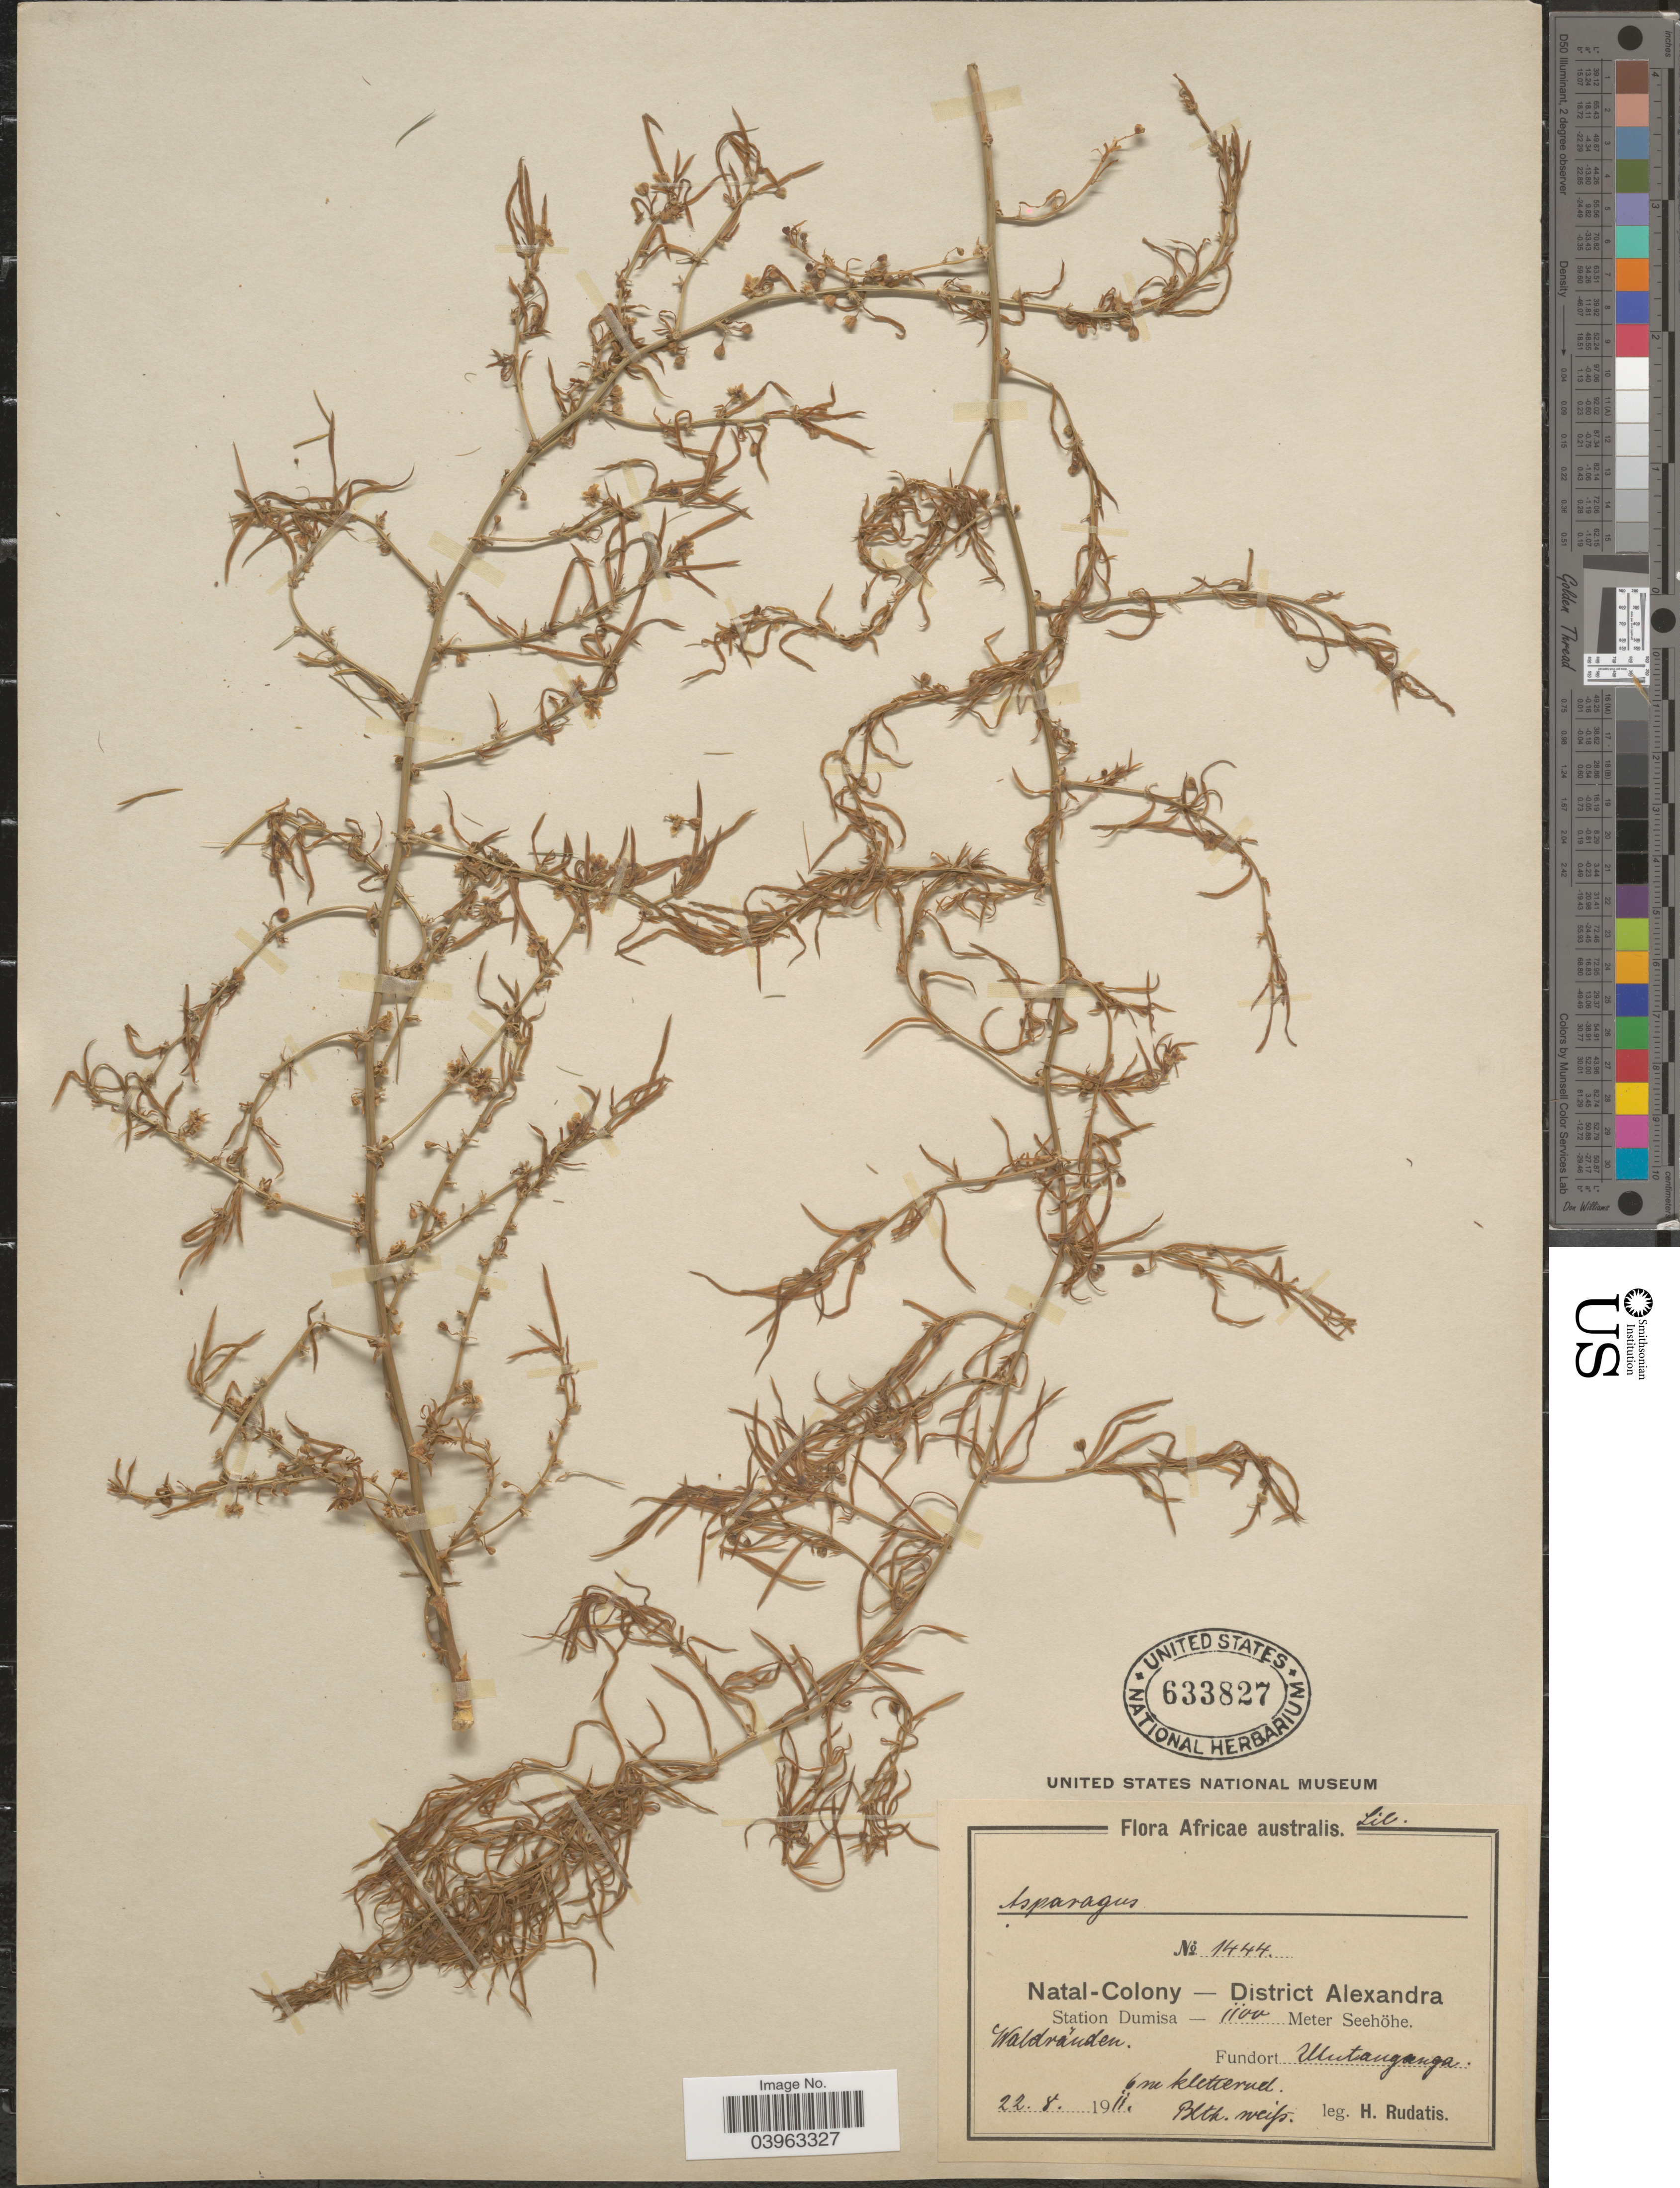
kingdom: Plantae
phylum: Tracheophyta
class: Liliopsida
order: Asparagales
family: Asparagaceae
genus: Asparagus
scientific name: Asparagus sp.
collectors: H. Rudatis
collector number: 1444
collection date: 1911-08-22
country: South Africa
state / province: KwaZulu-Natal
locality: Africae australis. Natal-Colony -- District Alexandra. Station Dumisa. Waldranden. Fundort Mutanyanga [interpreted] 6 km kletterad [interpreted].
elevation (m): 1100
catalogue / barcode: US 633827